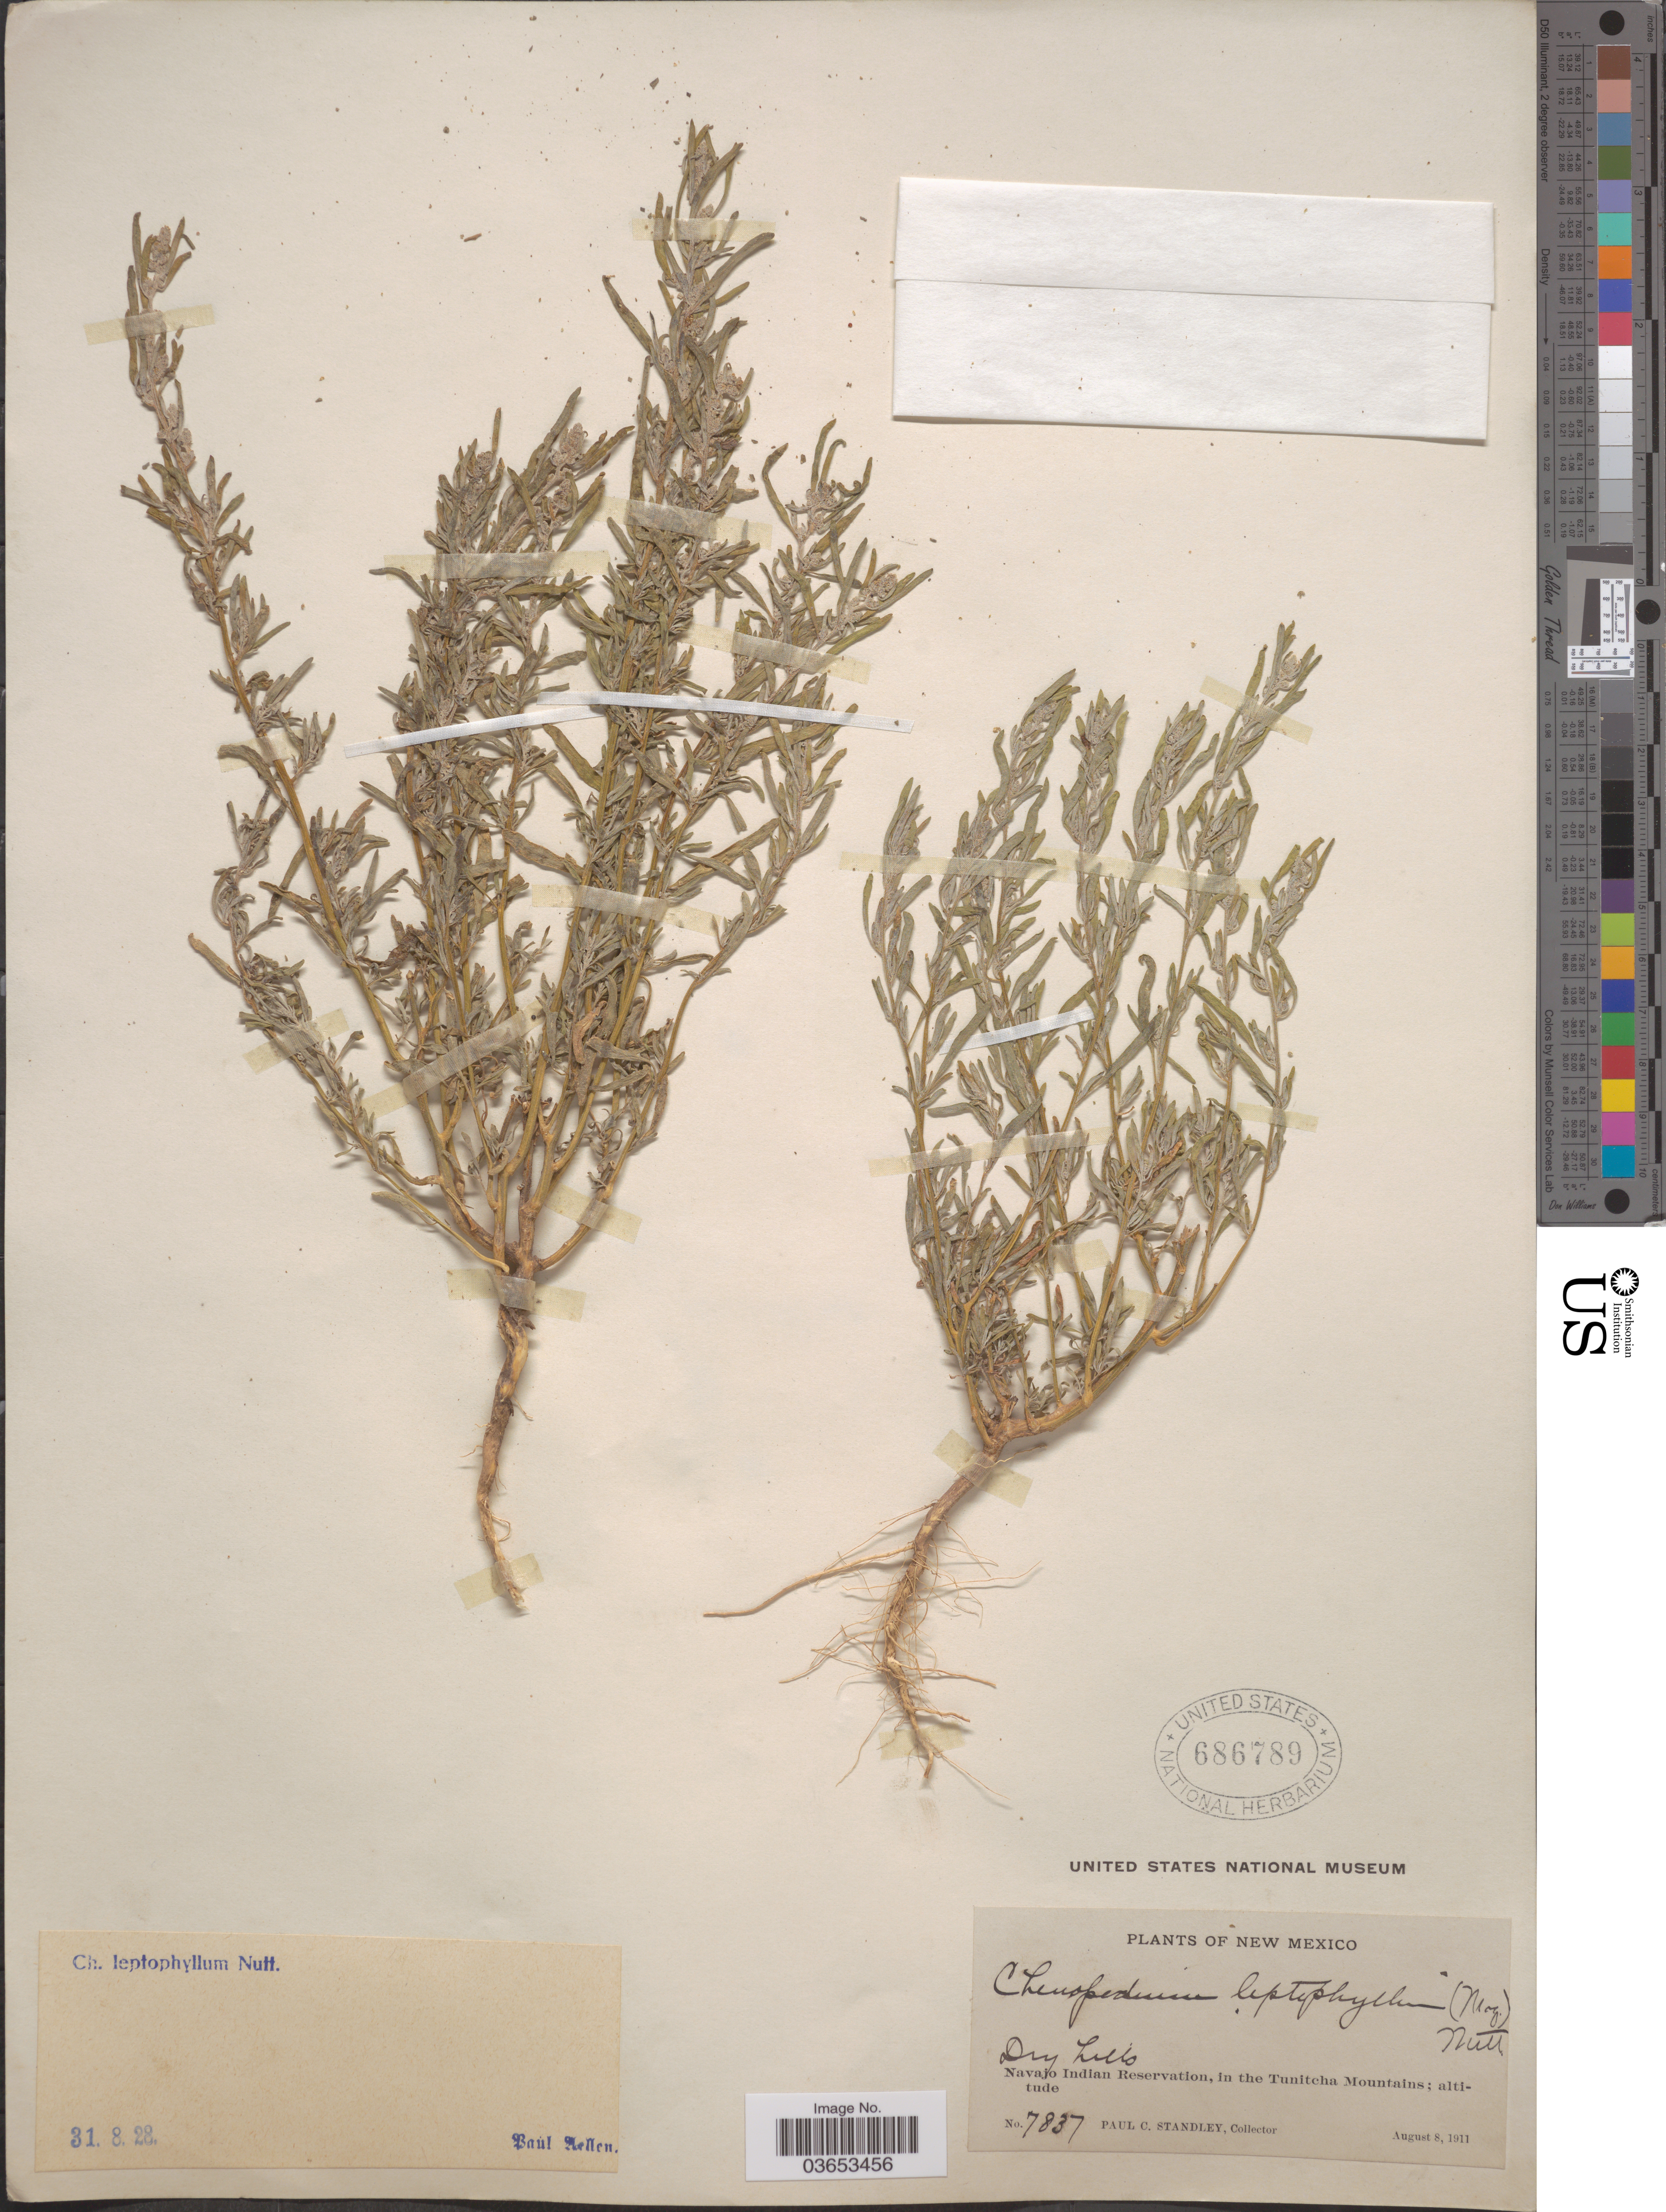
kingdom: Plantae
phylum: Tracheophyta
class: Magnoliopsida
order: Caryophyllales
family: Amaranthaceae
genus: Chenopodium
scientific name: Chenopodium leptophyllum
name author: (Moq.) Nutt. ex S. Watson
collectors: P. C. Standley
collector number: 7837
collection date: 1911-08-08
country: United States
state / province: New Mexico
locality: Navajo Indian Reservation, in the Tunitcha Mountains.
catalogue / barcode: US 686789